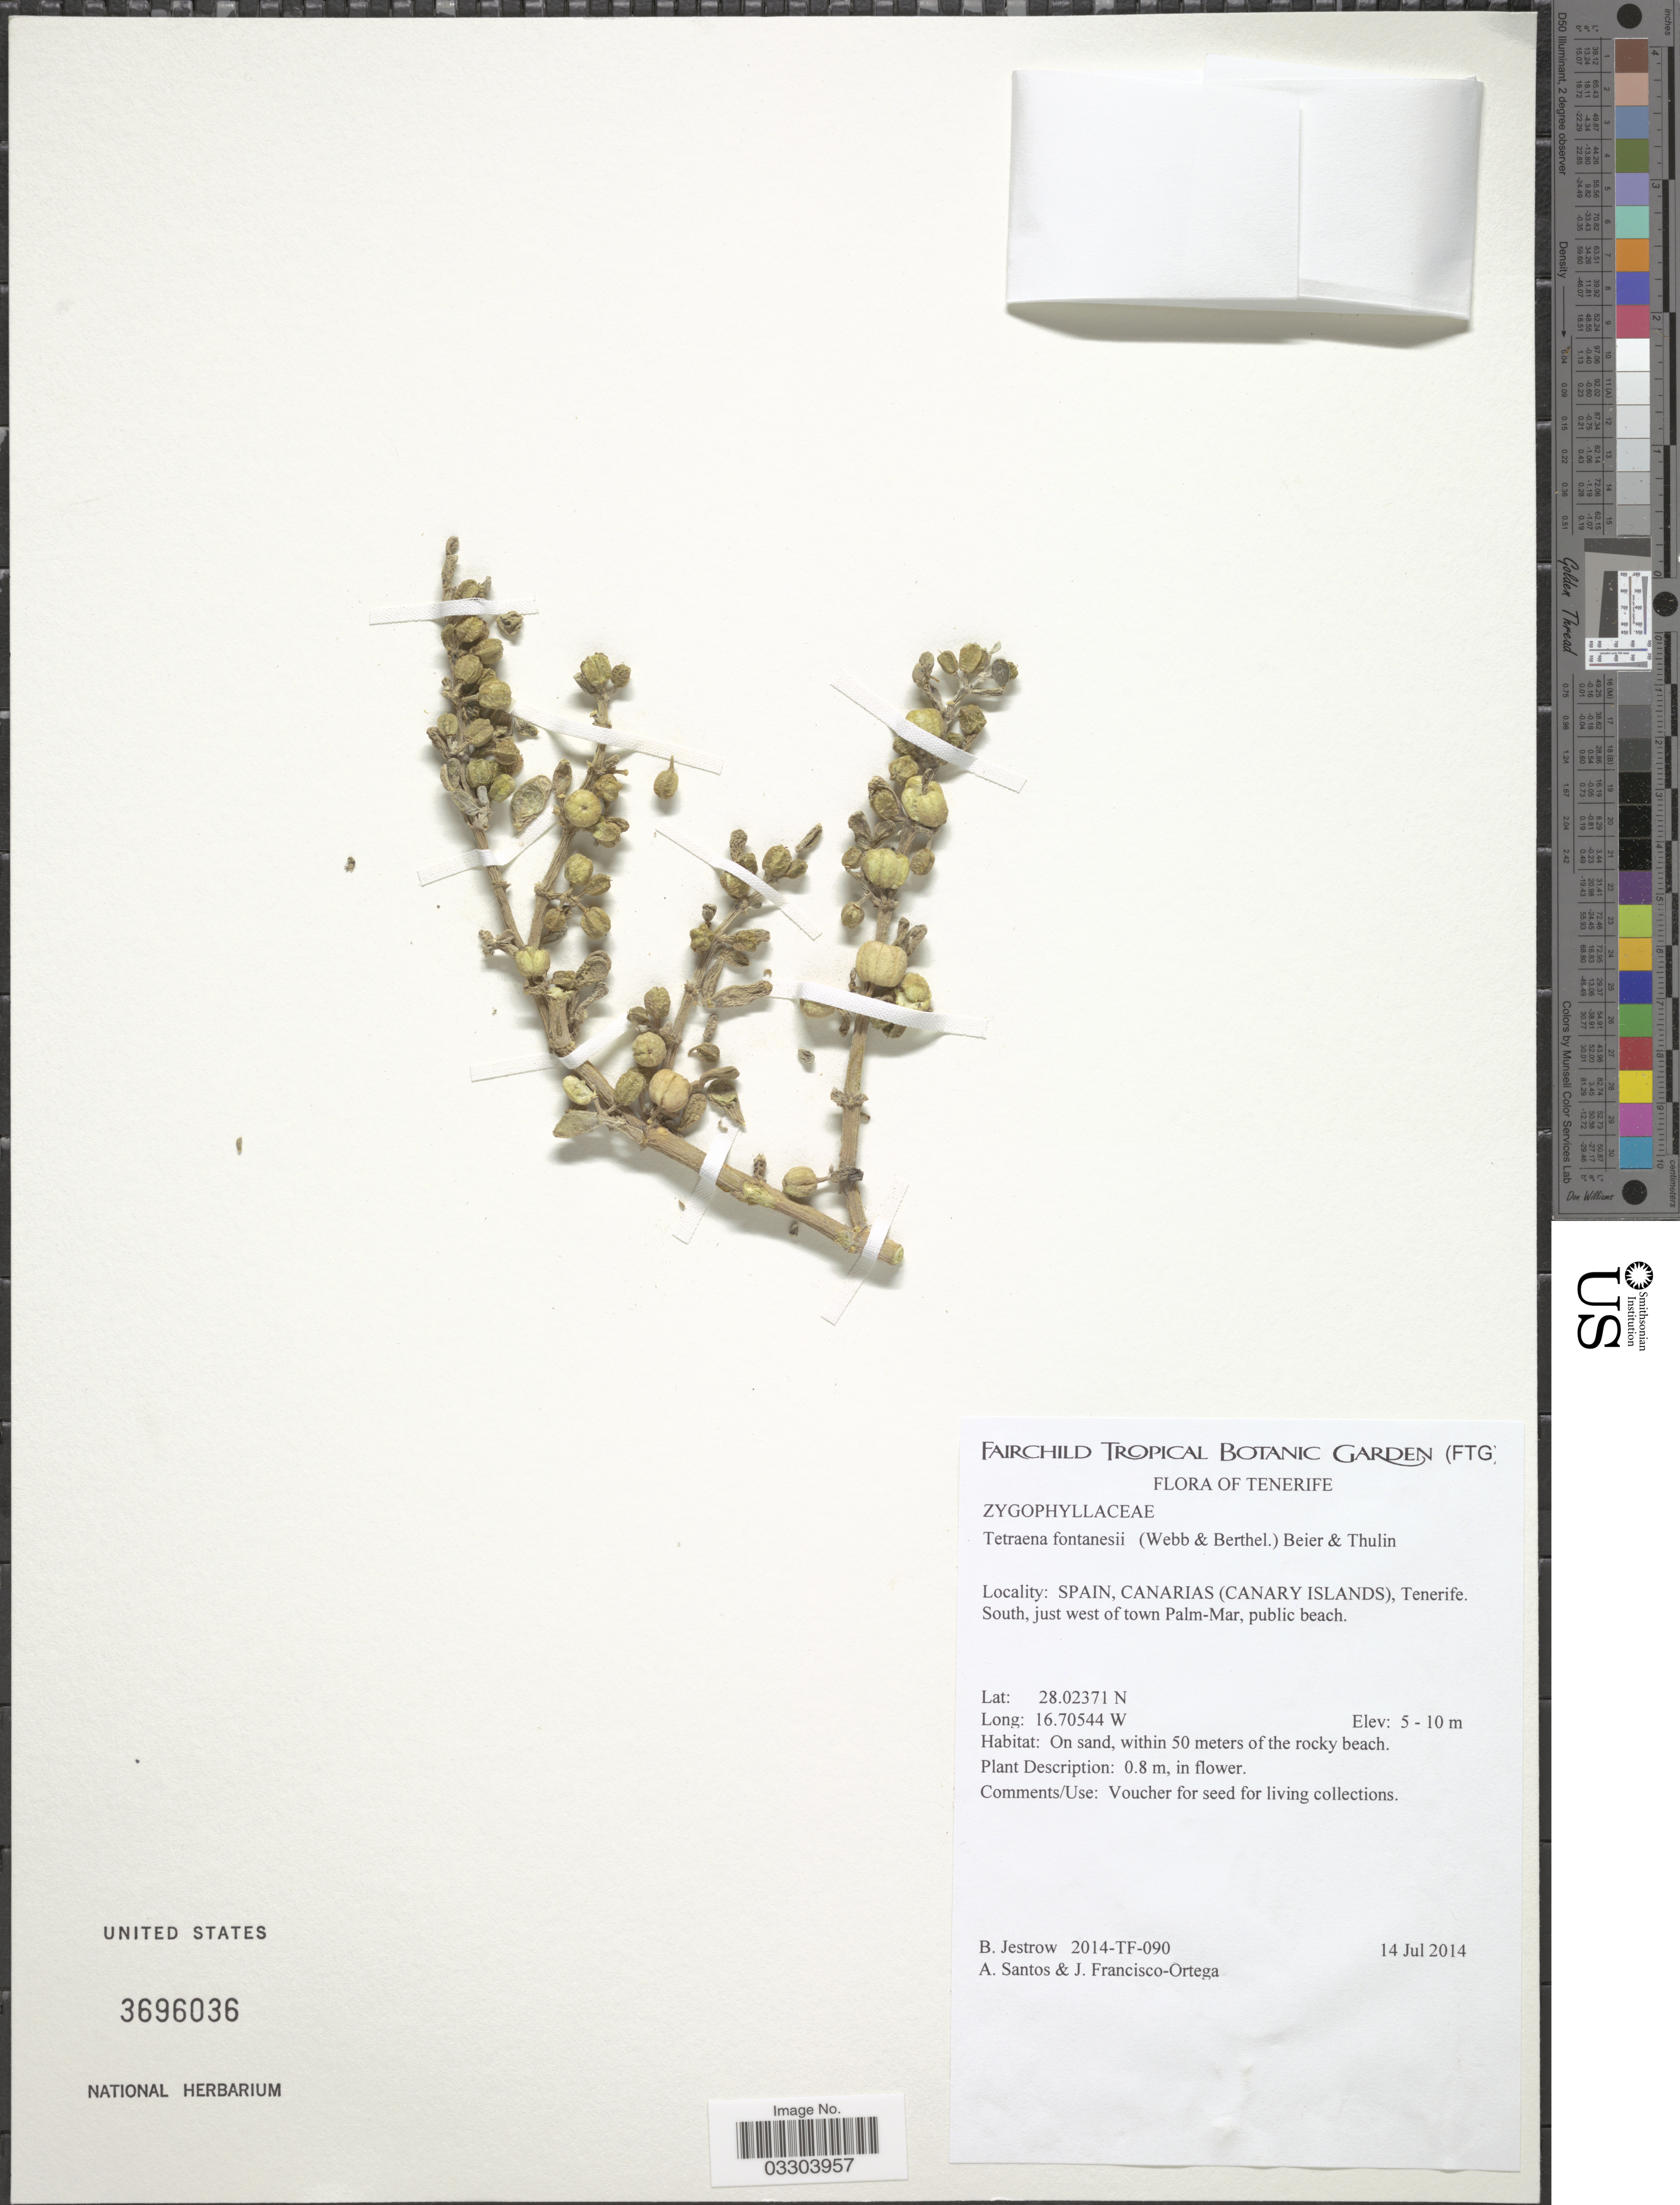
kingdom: Plantae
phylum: Tracheophyta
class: Magnoliopsida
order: Zygophyllales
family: Zygophyllaceae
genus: Tetraena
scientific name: Tetraena fontanesii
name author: (Webb & Berthel.) Beier & Thulin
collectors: B. Jestrow, A. Santos & F. J. Ortega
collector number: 2014-TF-090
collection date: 2014-07-14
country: Spain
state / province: Canarias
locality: Tenerife. (Canary Islands), Tenerife. South, just west of town Palm-Mar, public beach.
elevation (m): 5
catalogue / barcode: US 3696036